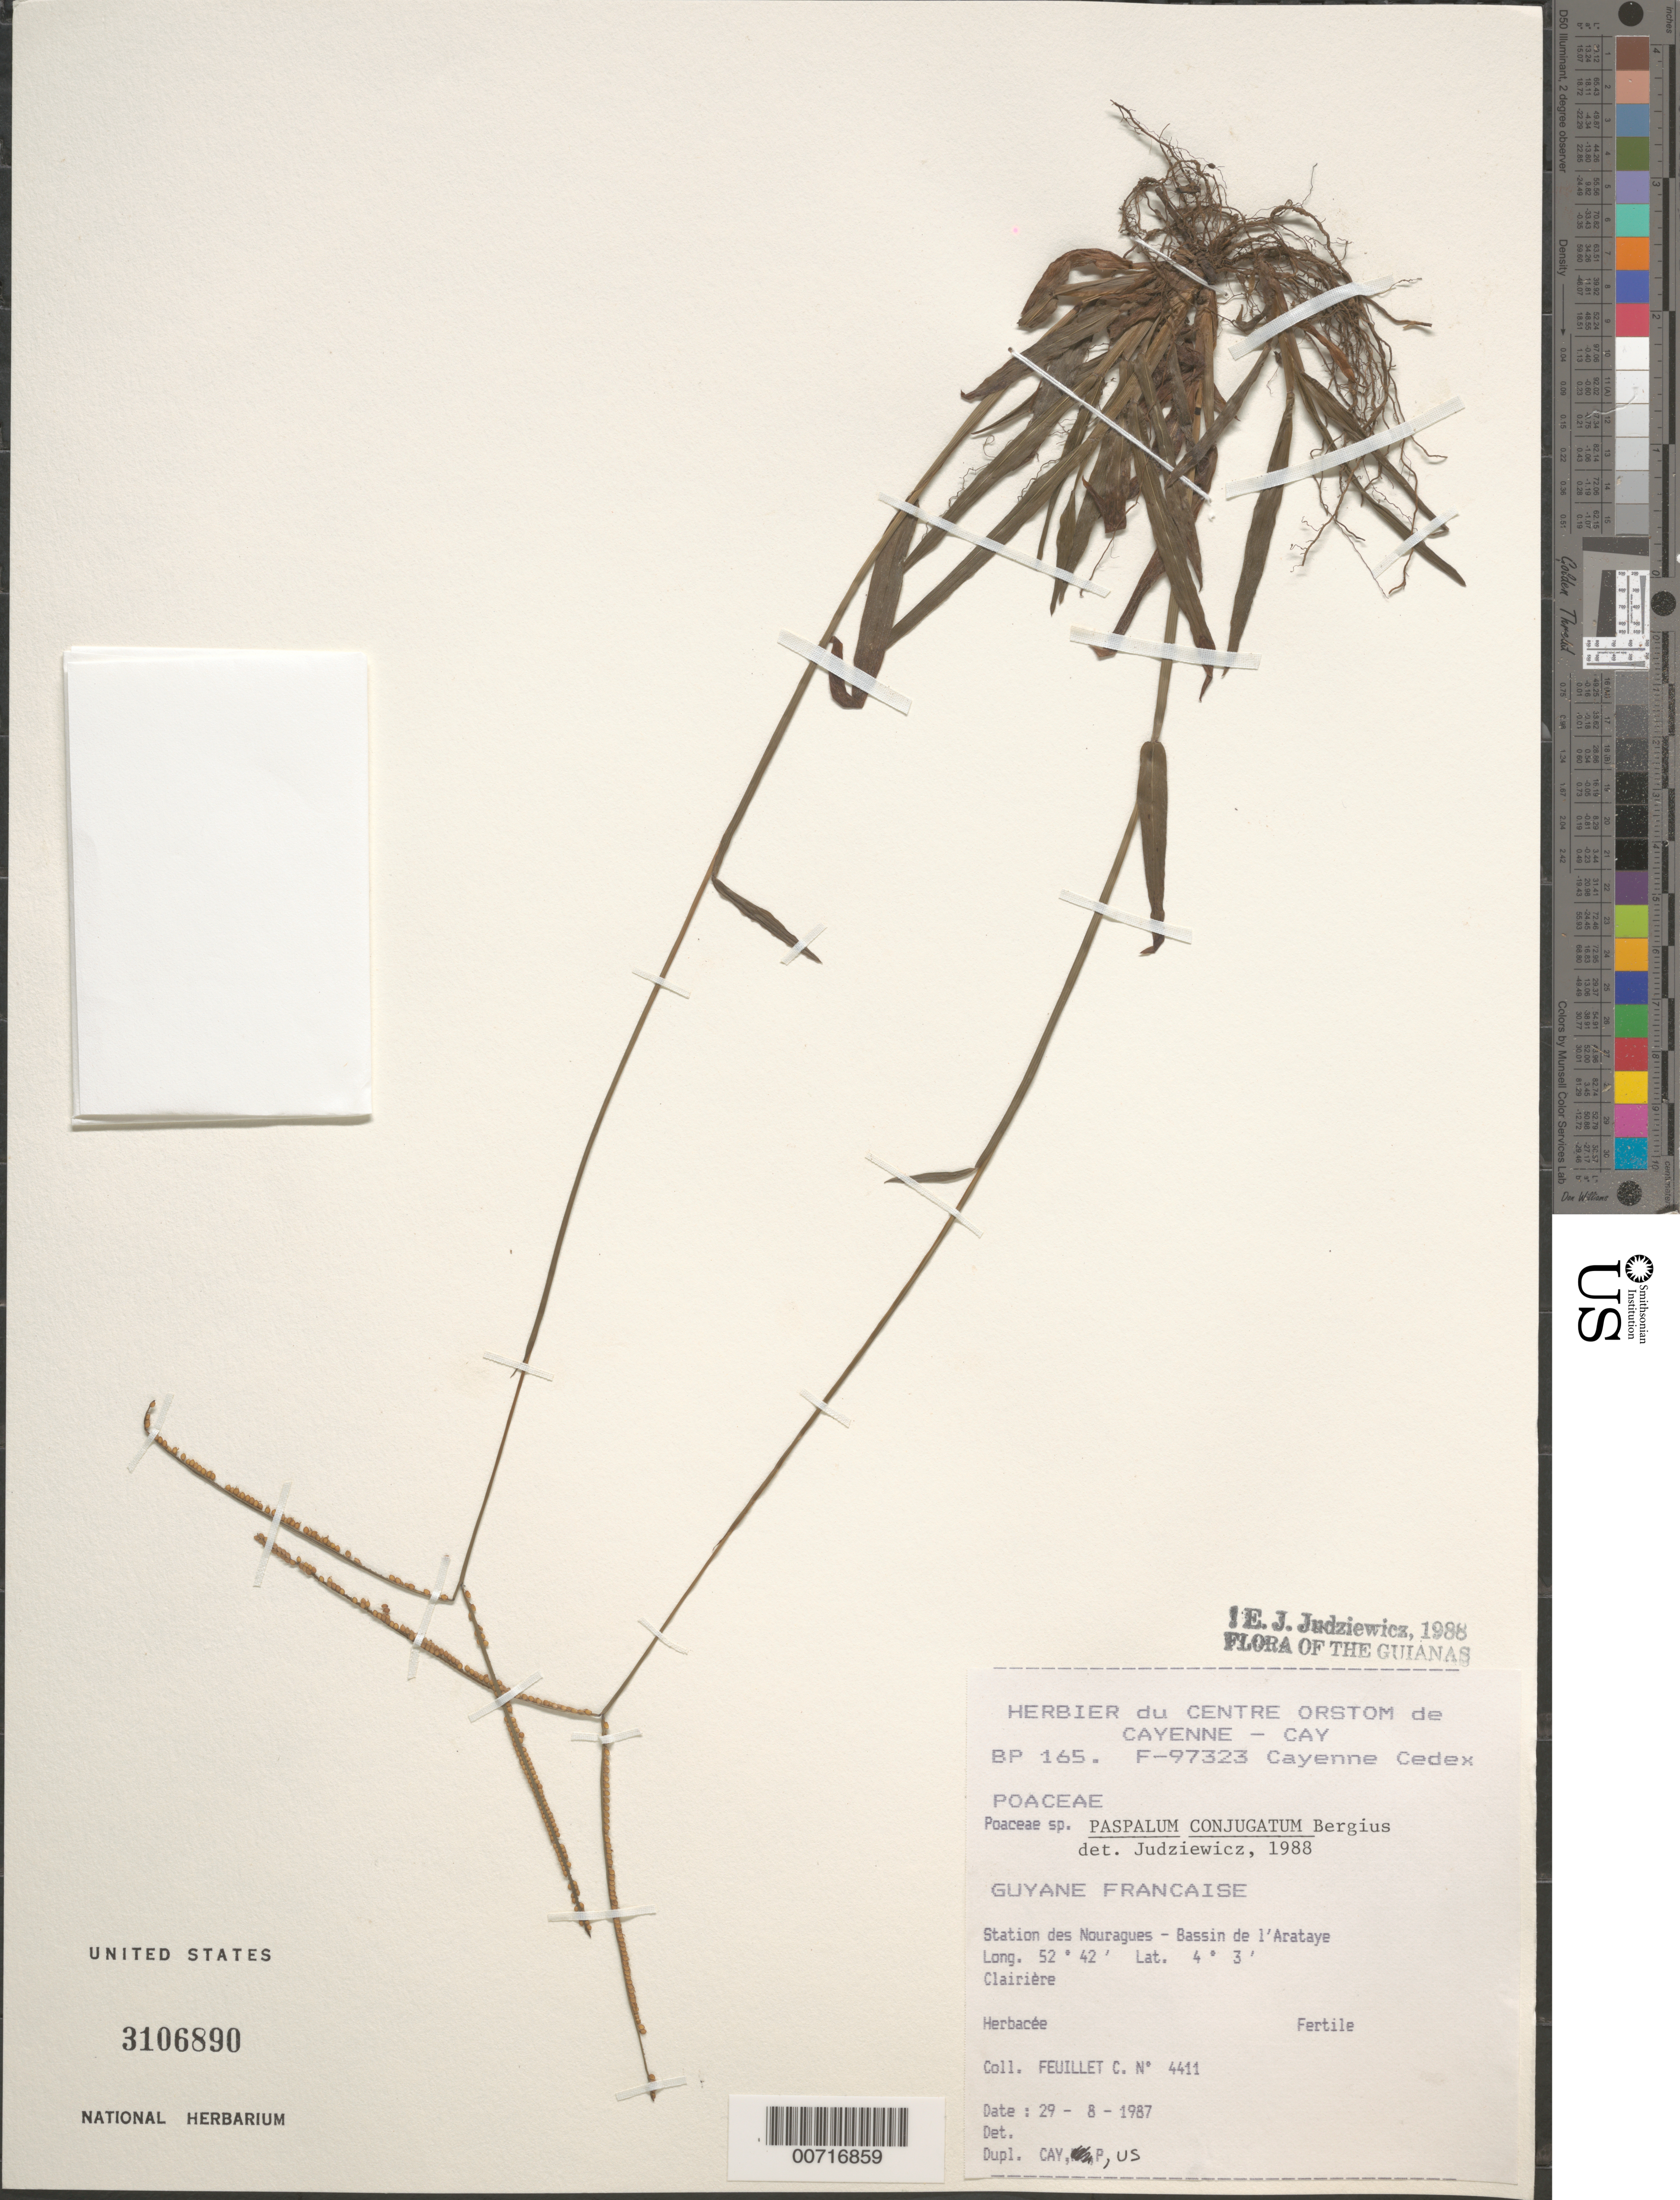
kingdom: Plantae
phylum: Tracheophyta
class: Liliopsida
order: Poales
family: Poaceae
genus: Paspalum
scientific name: Paspalum conjugatum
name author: P.J. Bergius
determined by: Judziewicz, E. J.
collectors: C. Feuillet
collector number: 4411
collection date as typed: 29 Aug 1987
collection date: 1987-08-29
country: French Guiana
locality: Station des Nouragues, Bassin de l'Approuague, Arataye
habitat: Clearing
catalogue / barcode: US 3106890